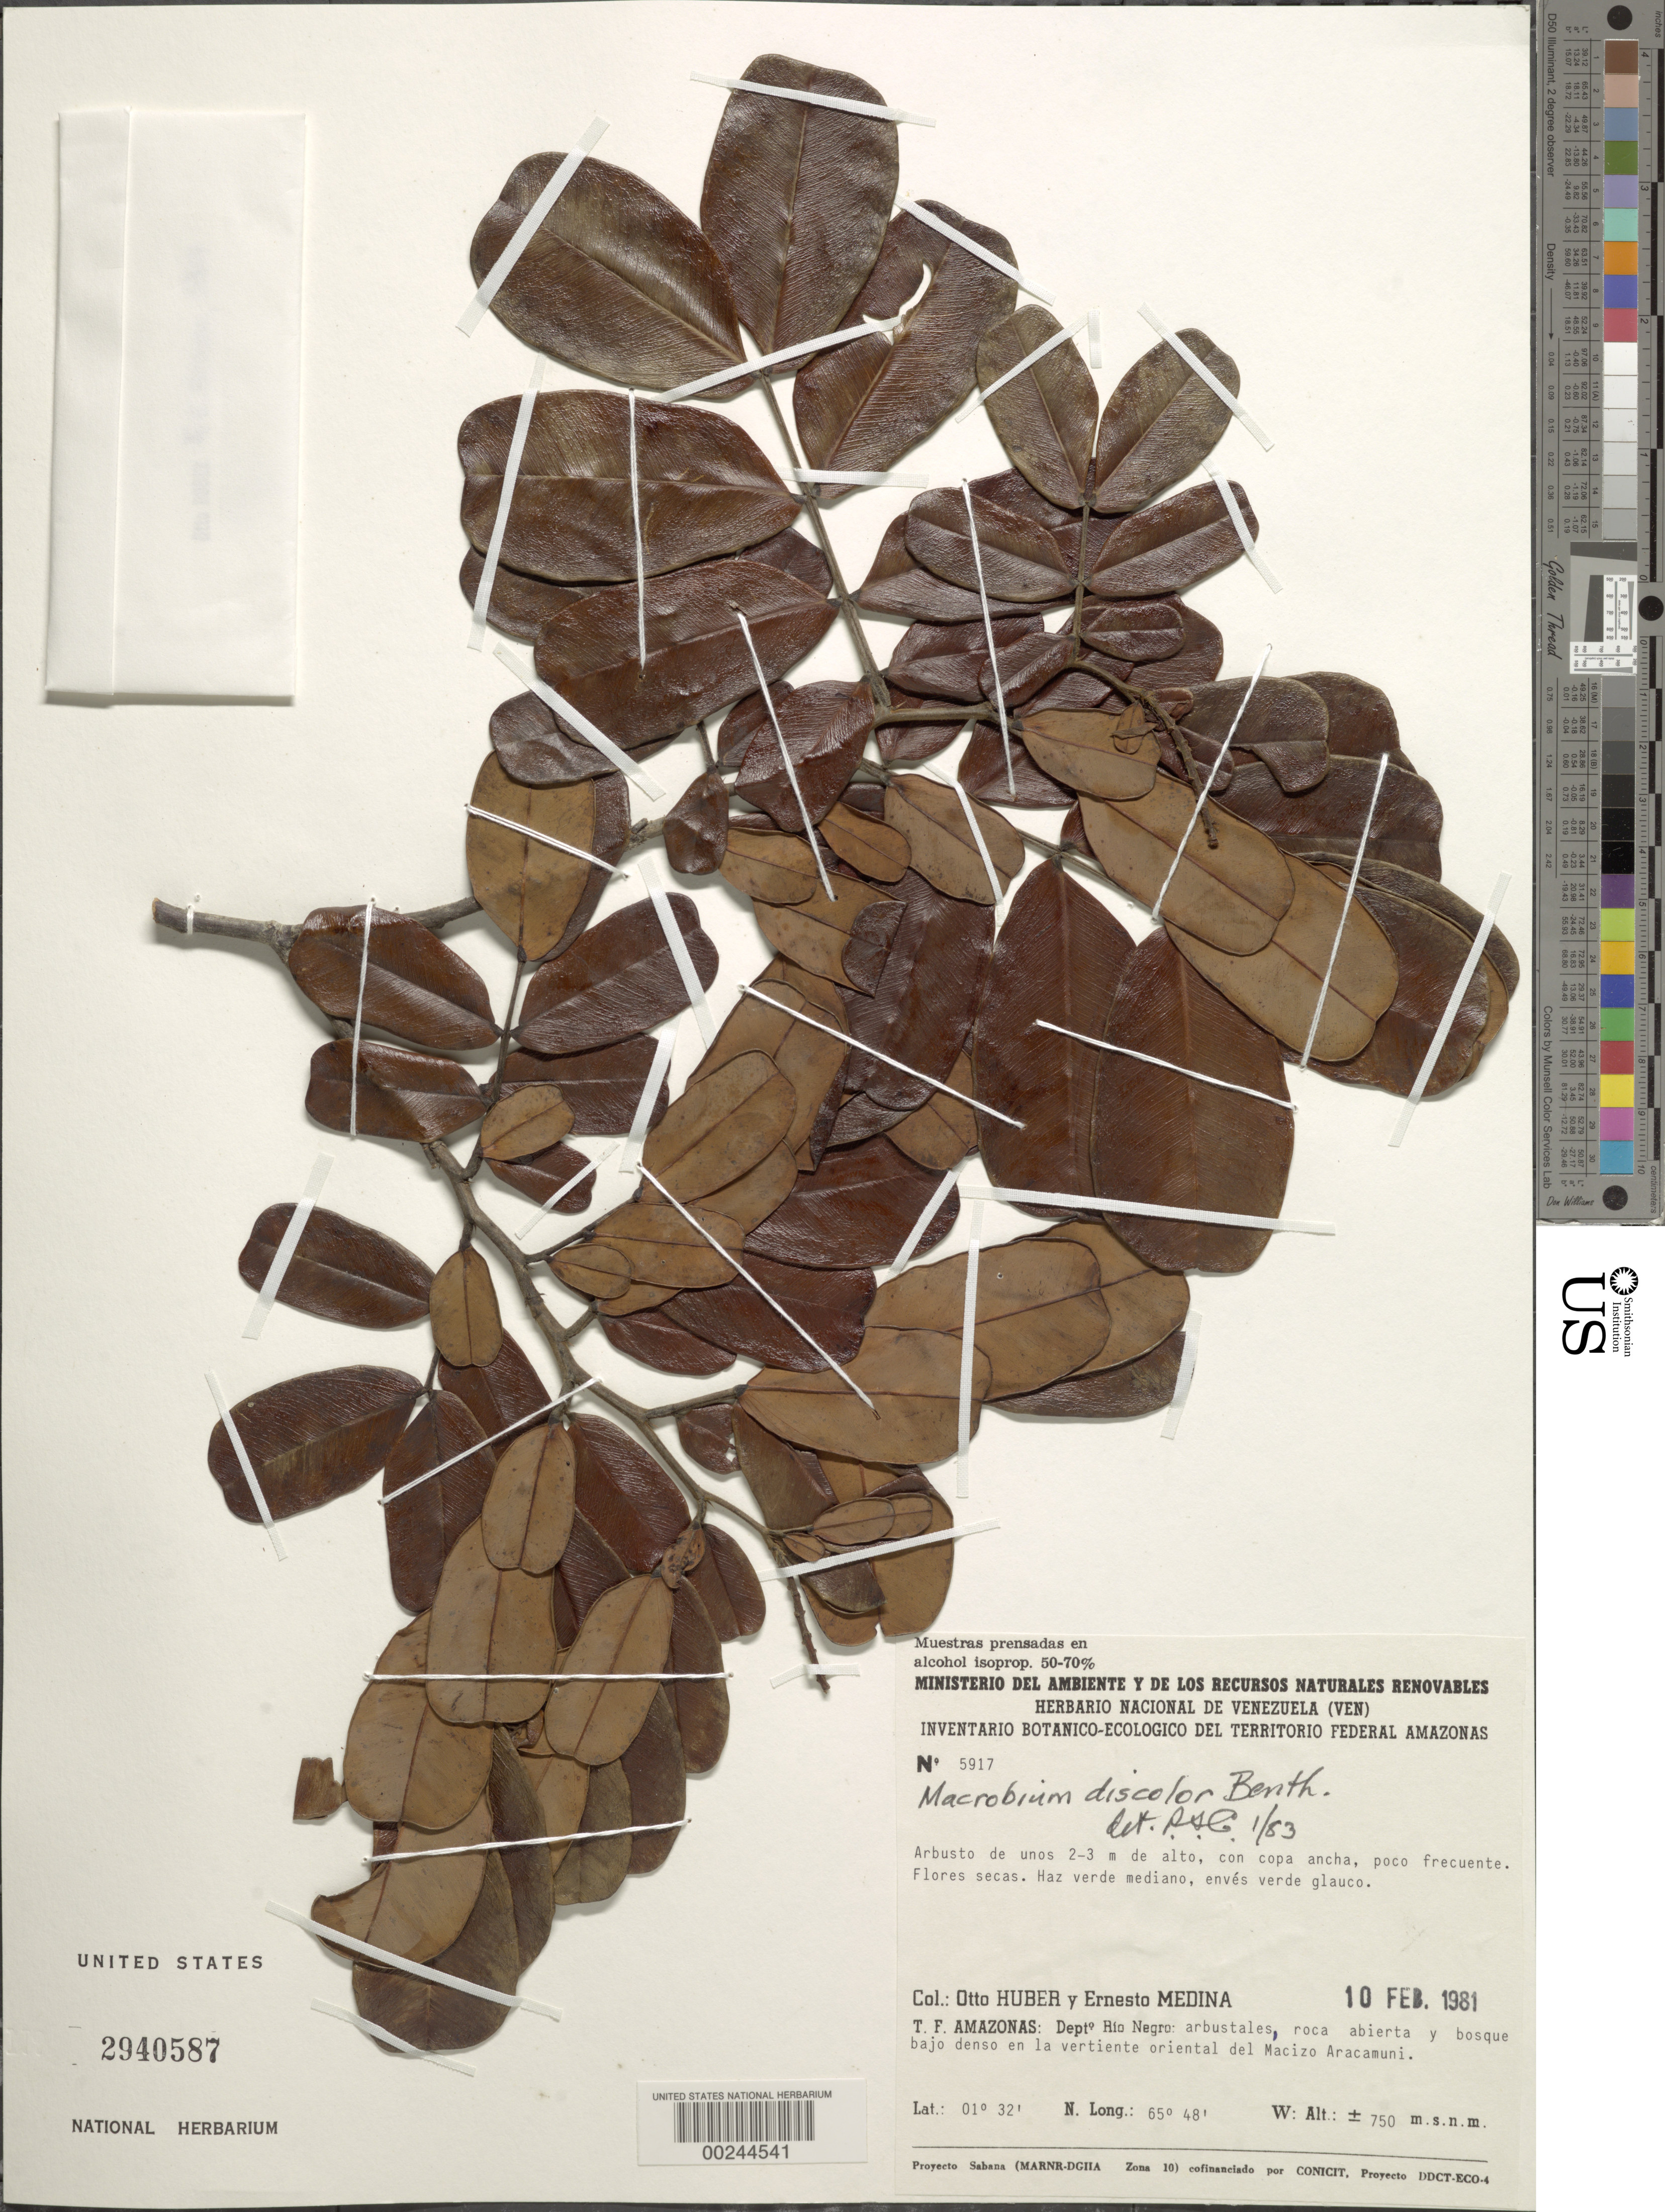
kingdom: Plantae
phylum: Tracheophyta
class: Magnoliopsida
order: Fabales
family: Fabaceae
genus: Macrolobium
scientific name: Macrolobium discolor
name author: Benth.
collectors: O. Huber & E. Medina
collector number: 5917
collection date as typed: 10 Feb 1981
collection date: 1981-02-10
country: Venezuela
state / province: Amazonas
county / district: Rio Negro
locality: Eastern slope of macizo aracamuni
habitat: Open rock, low dense forest, shrub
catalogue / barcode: US 2940587